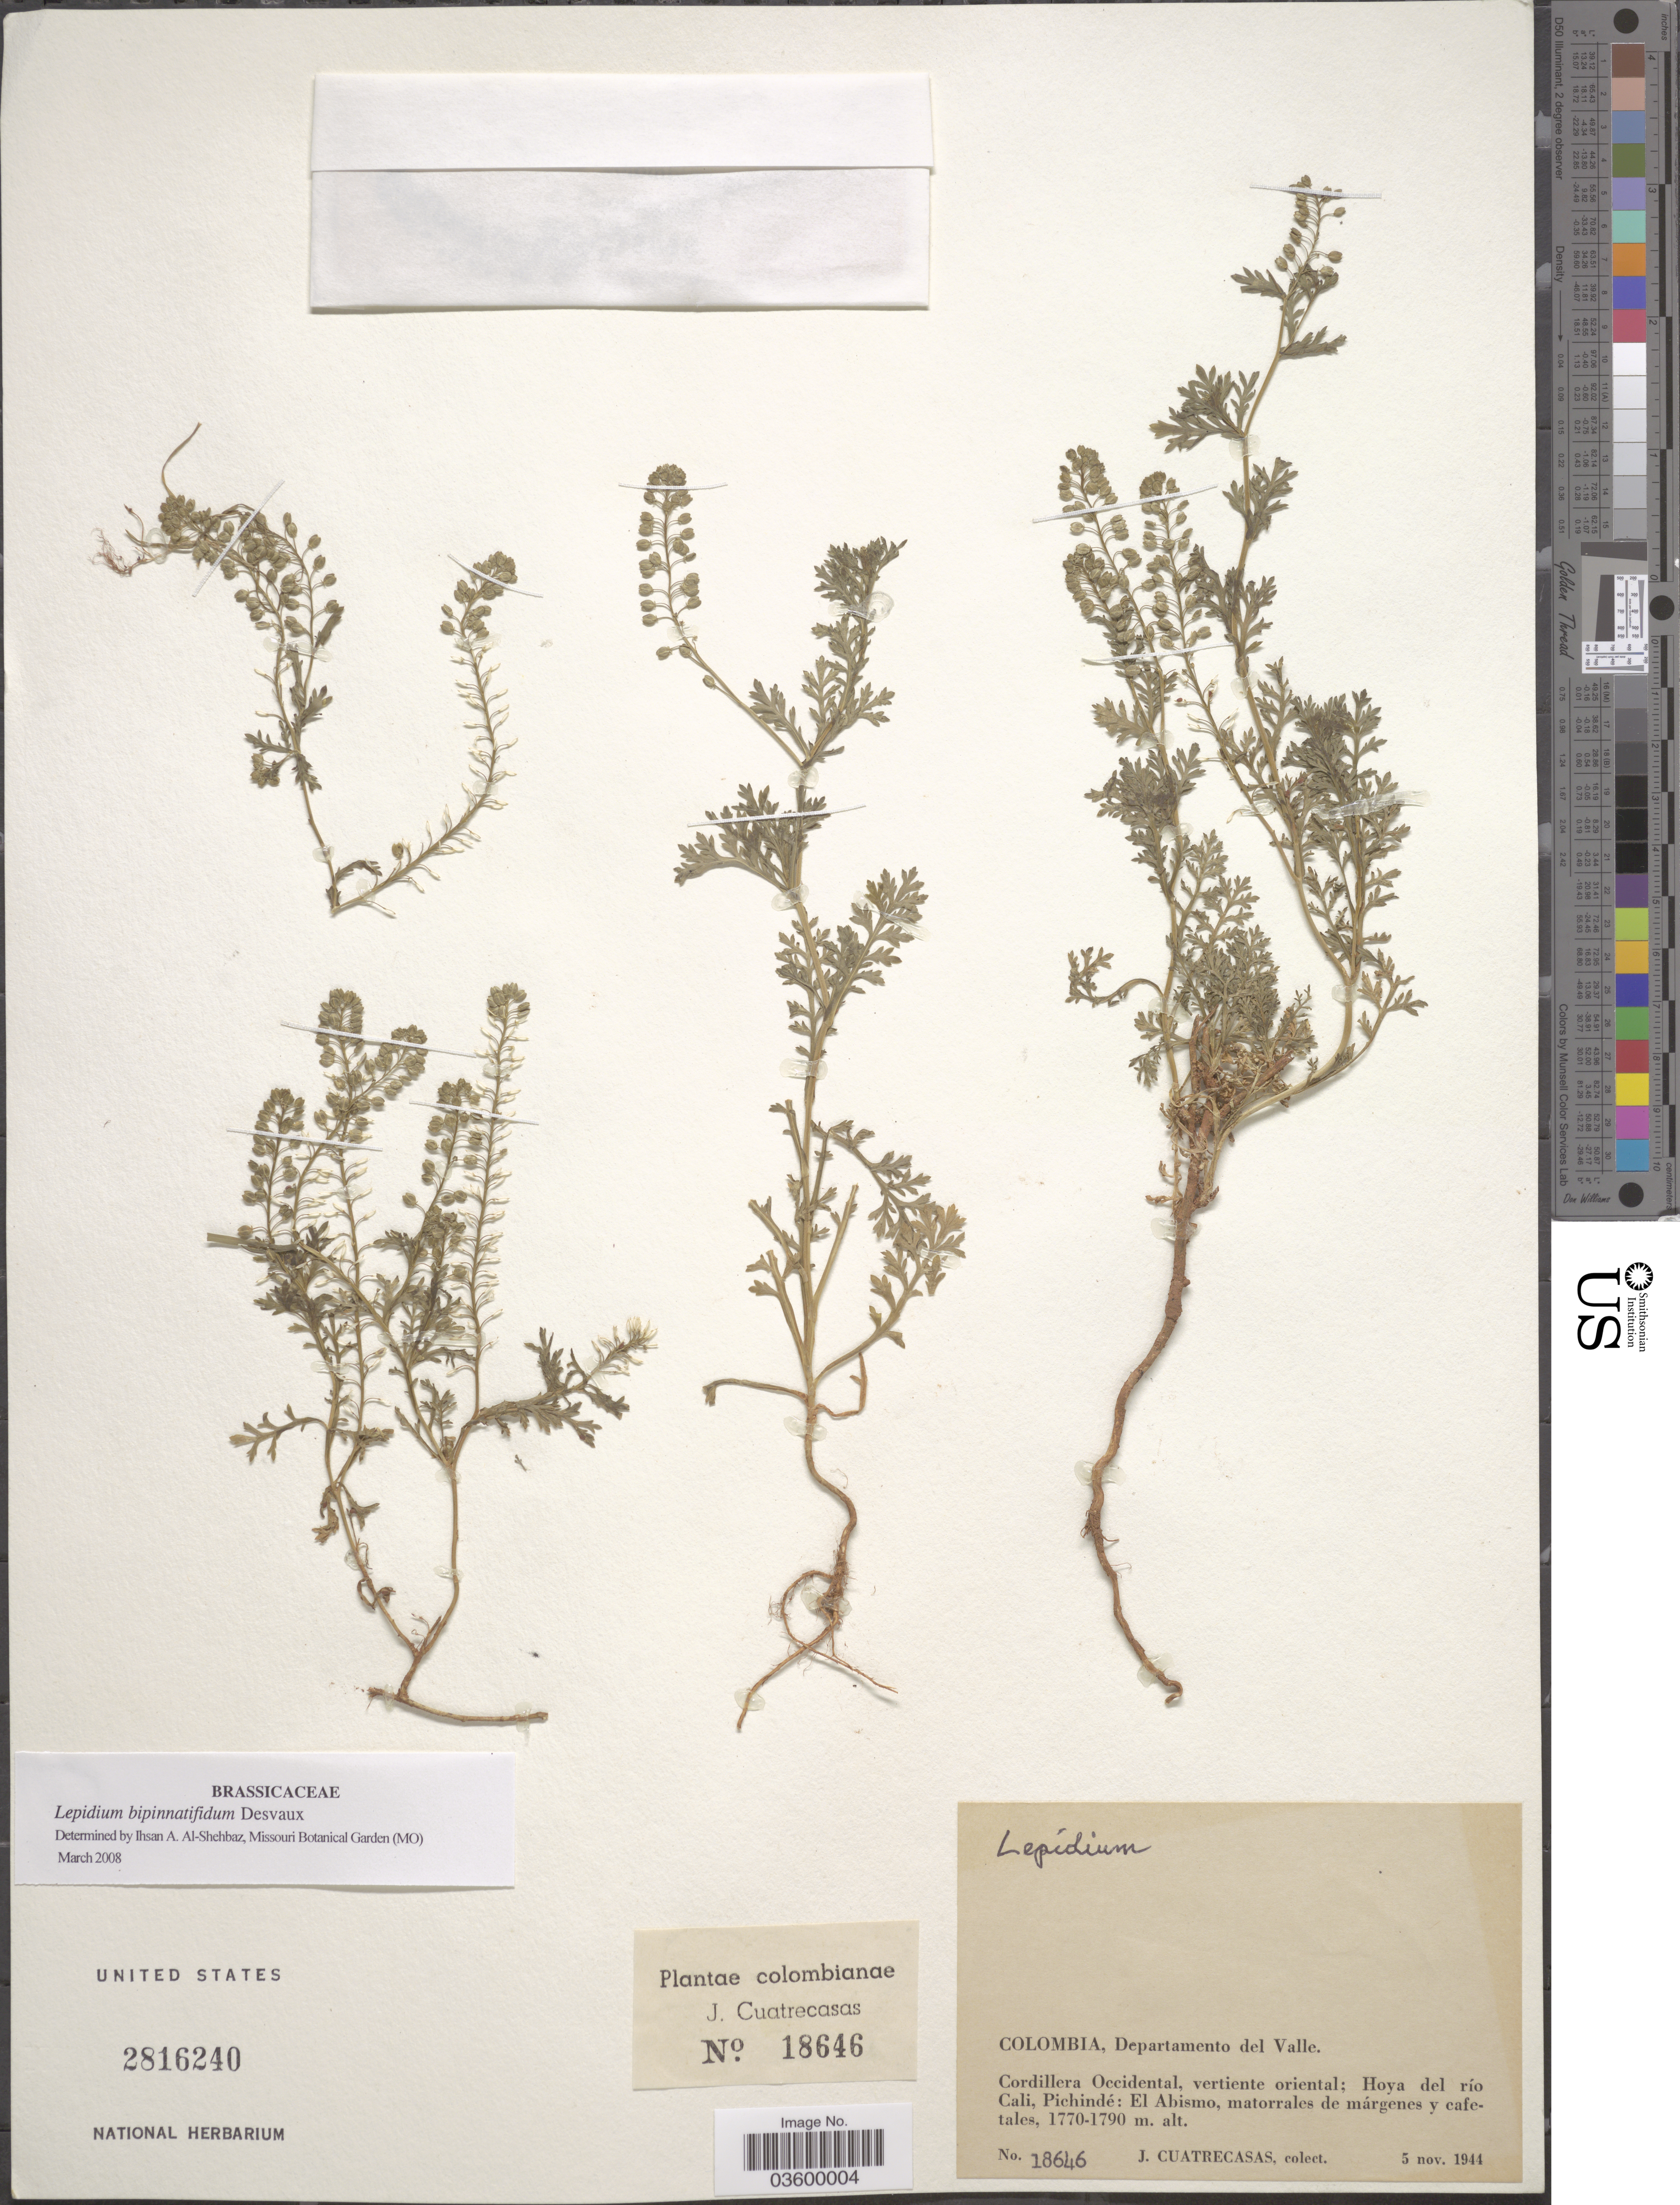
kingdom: Plantae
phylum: Tracheophyta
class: Magnoliopsida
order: Brassicales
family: Brassicaceae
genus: Lepidium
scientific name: Lepidium bipinnatifidum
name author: Desv.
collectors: J. Cuatrecasas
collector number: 18646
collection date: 1944-11-05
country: Colombia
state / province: Valle del Cauca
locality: Departamento del Valle. Cordillera Occidental, vertiente oriental; Hoya del río Cali, Pichindé: El Abismo.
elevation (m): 1770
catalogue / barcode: US 2816240